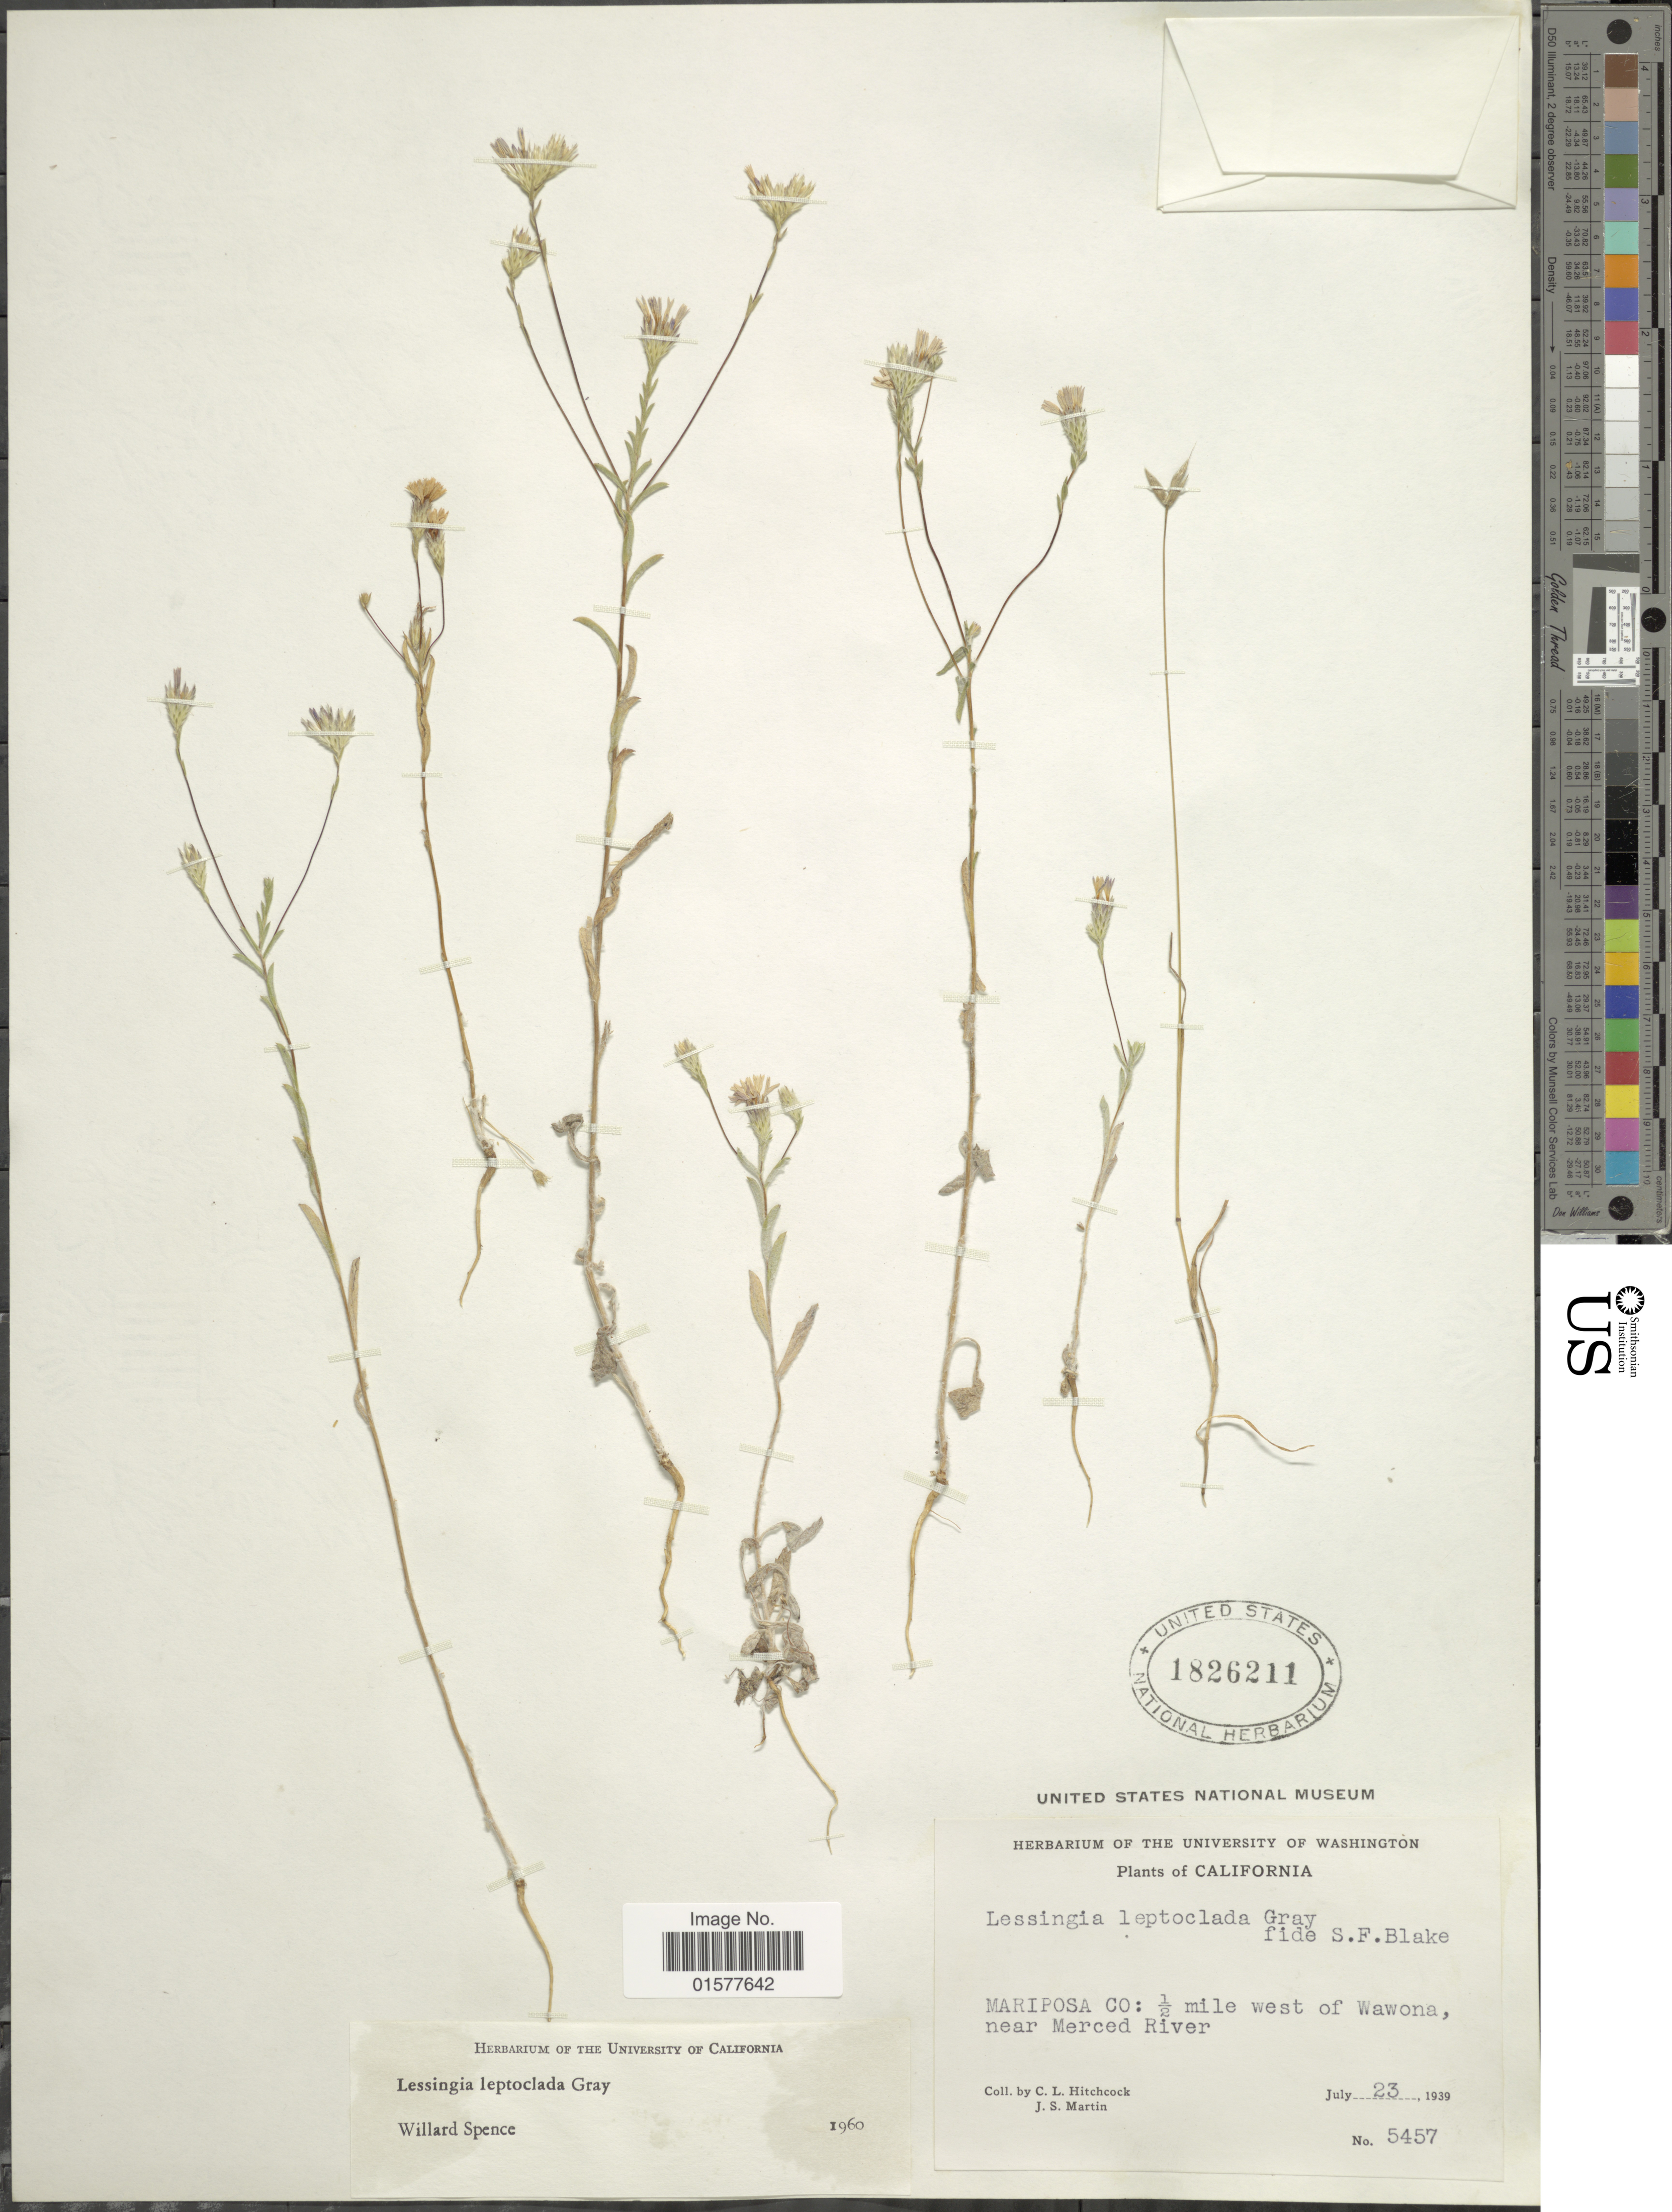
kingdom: Plantae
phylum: Tracheophyta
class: Magnoliopsida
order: Asterales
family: Asteraceae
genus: Lessingia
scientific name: Lessingia leptoclada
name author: A. Gray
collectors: C. L. Hitchcock & J. S. Martin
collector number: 5457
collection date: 1939-07-23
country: United States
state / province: California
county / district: Mariposa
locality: Mariposa Co: ½ mile west of Wawona, near Merced River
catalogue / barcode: US 1826211